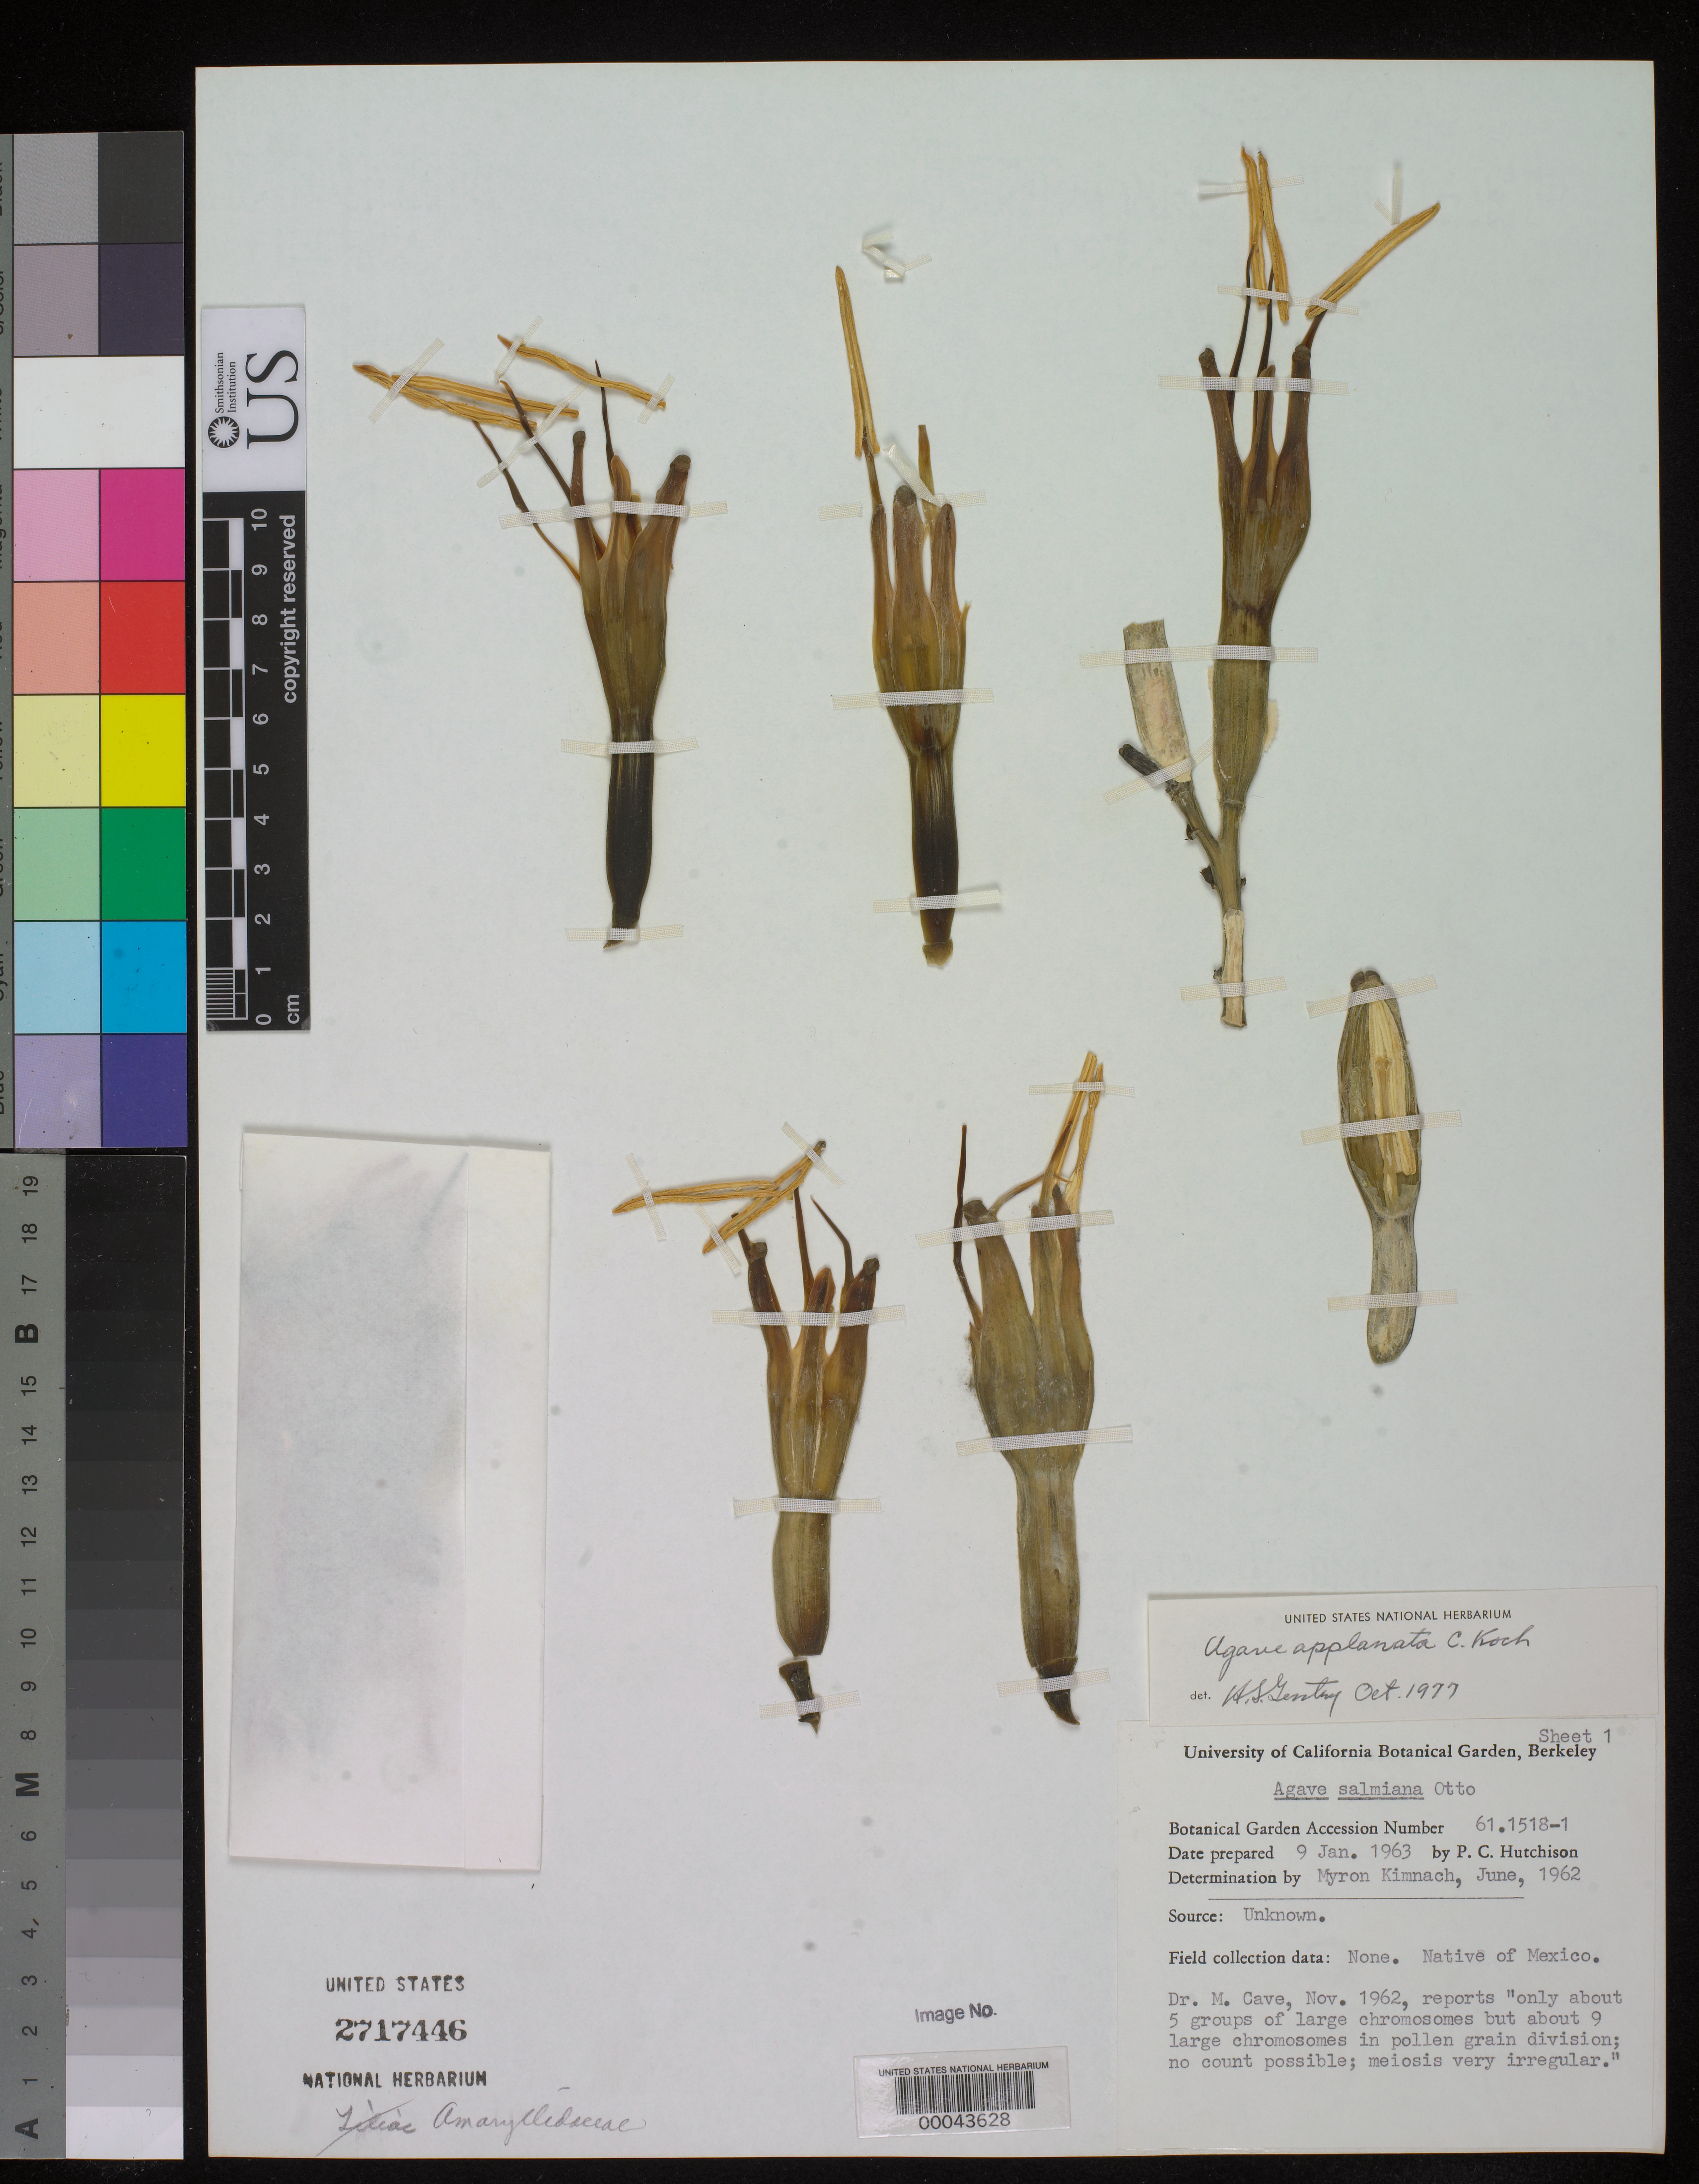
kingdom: Plantae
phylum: Tracheophyta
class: Liliopsida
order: Asparagales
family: Asparagaceae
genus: Agave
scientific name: Agave applanata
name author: Lem. ex Jacobi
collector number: Ucb # 61.1518-1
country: Mexico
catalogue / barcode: US 2717446